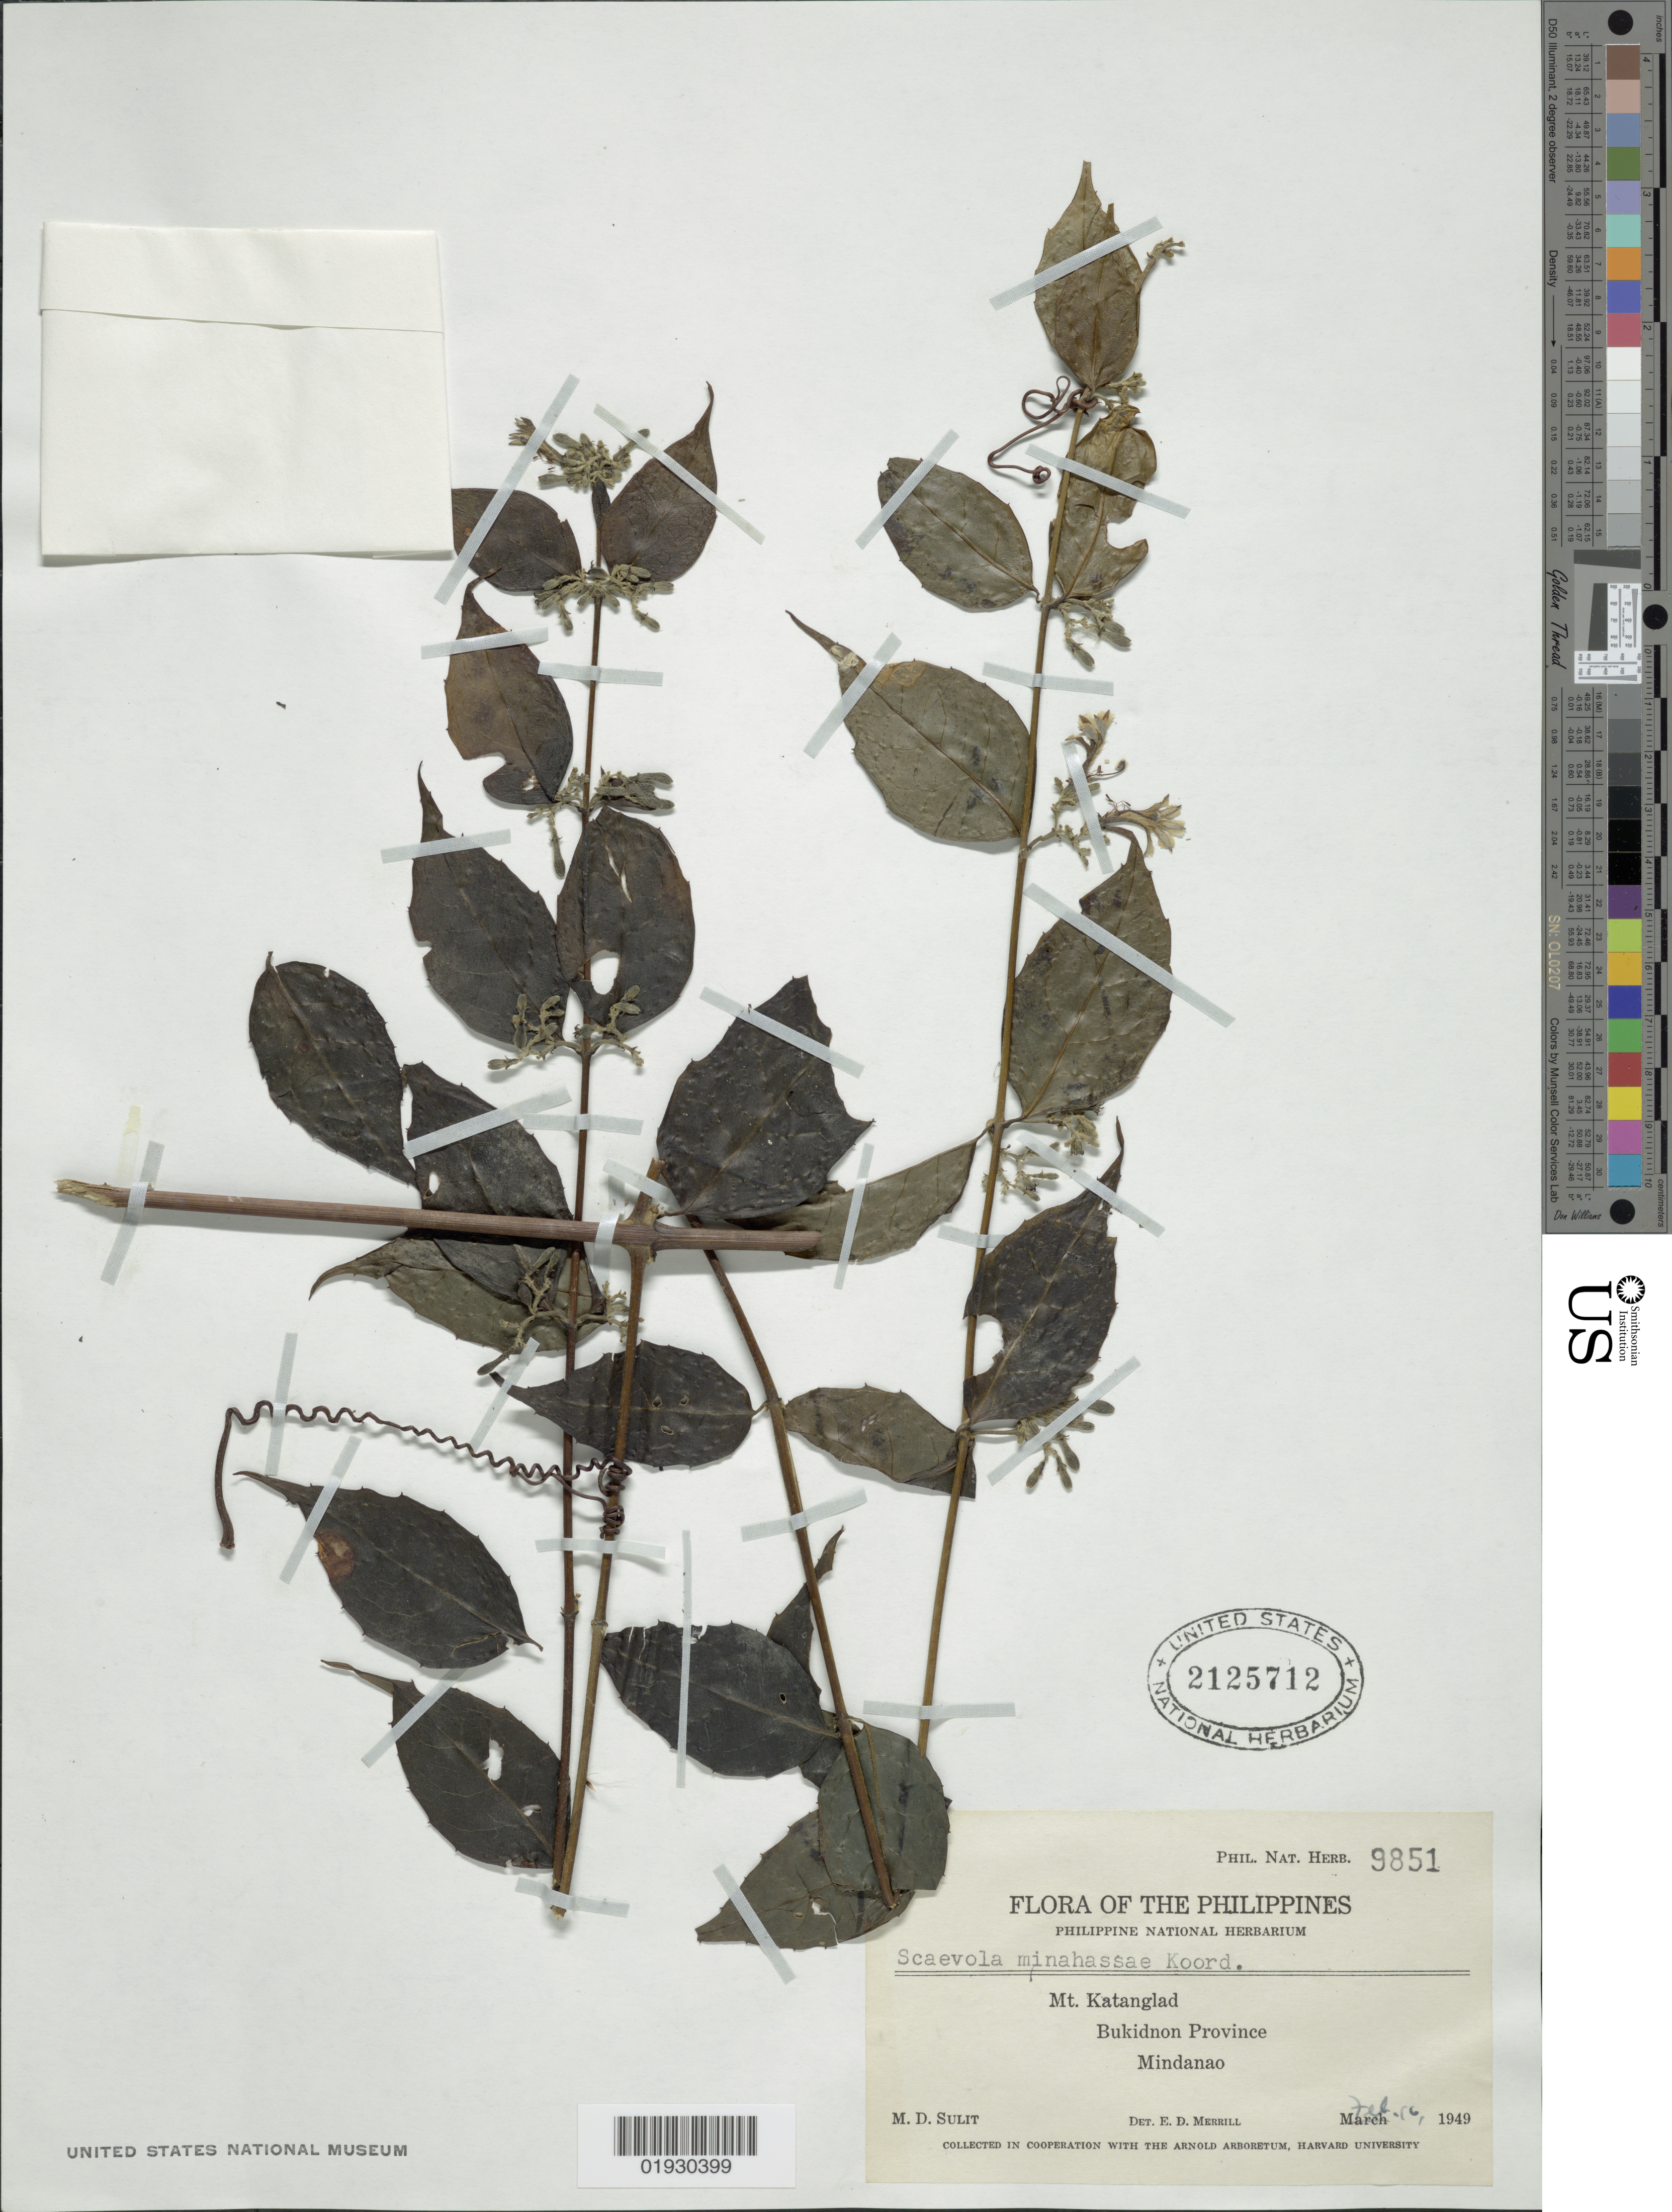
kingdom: Plantae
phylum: Tracheophyta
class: Magnoliopsida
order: Asterales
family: Goodeniaceae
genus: Scaevola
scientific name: Scaevola minahassae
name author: Koord.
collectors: M. Sulit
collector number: Phil. Nat. Herb. 9851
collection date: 1949-02-16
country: Philippines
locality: Mt. Katanglad. Bukidnon Province. Mindanao.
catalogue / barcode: US 2125712